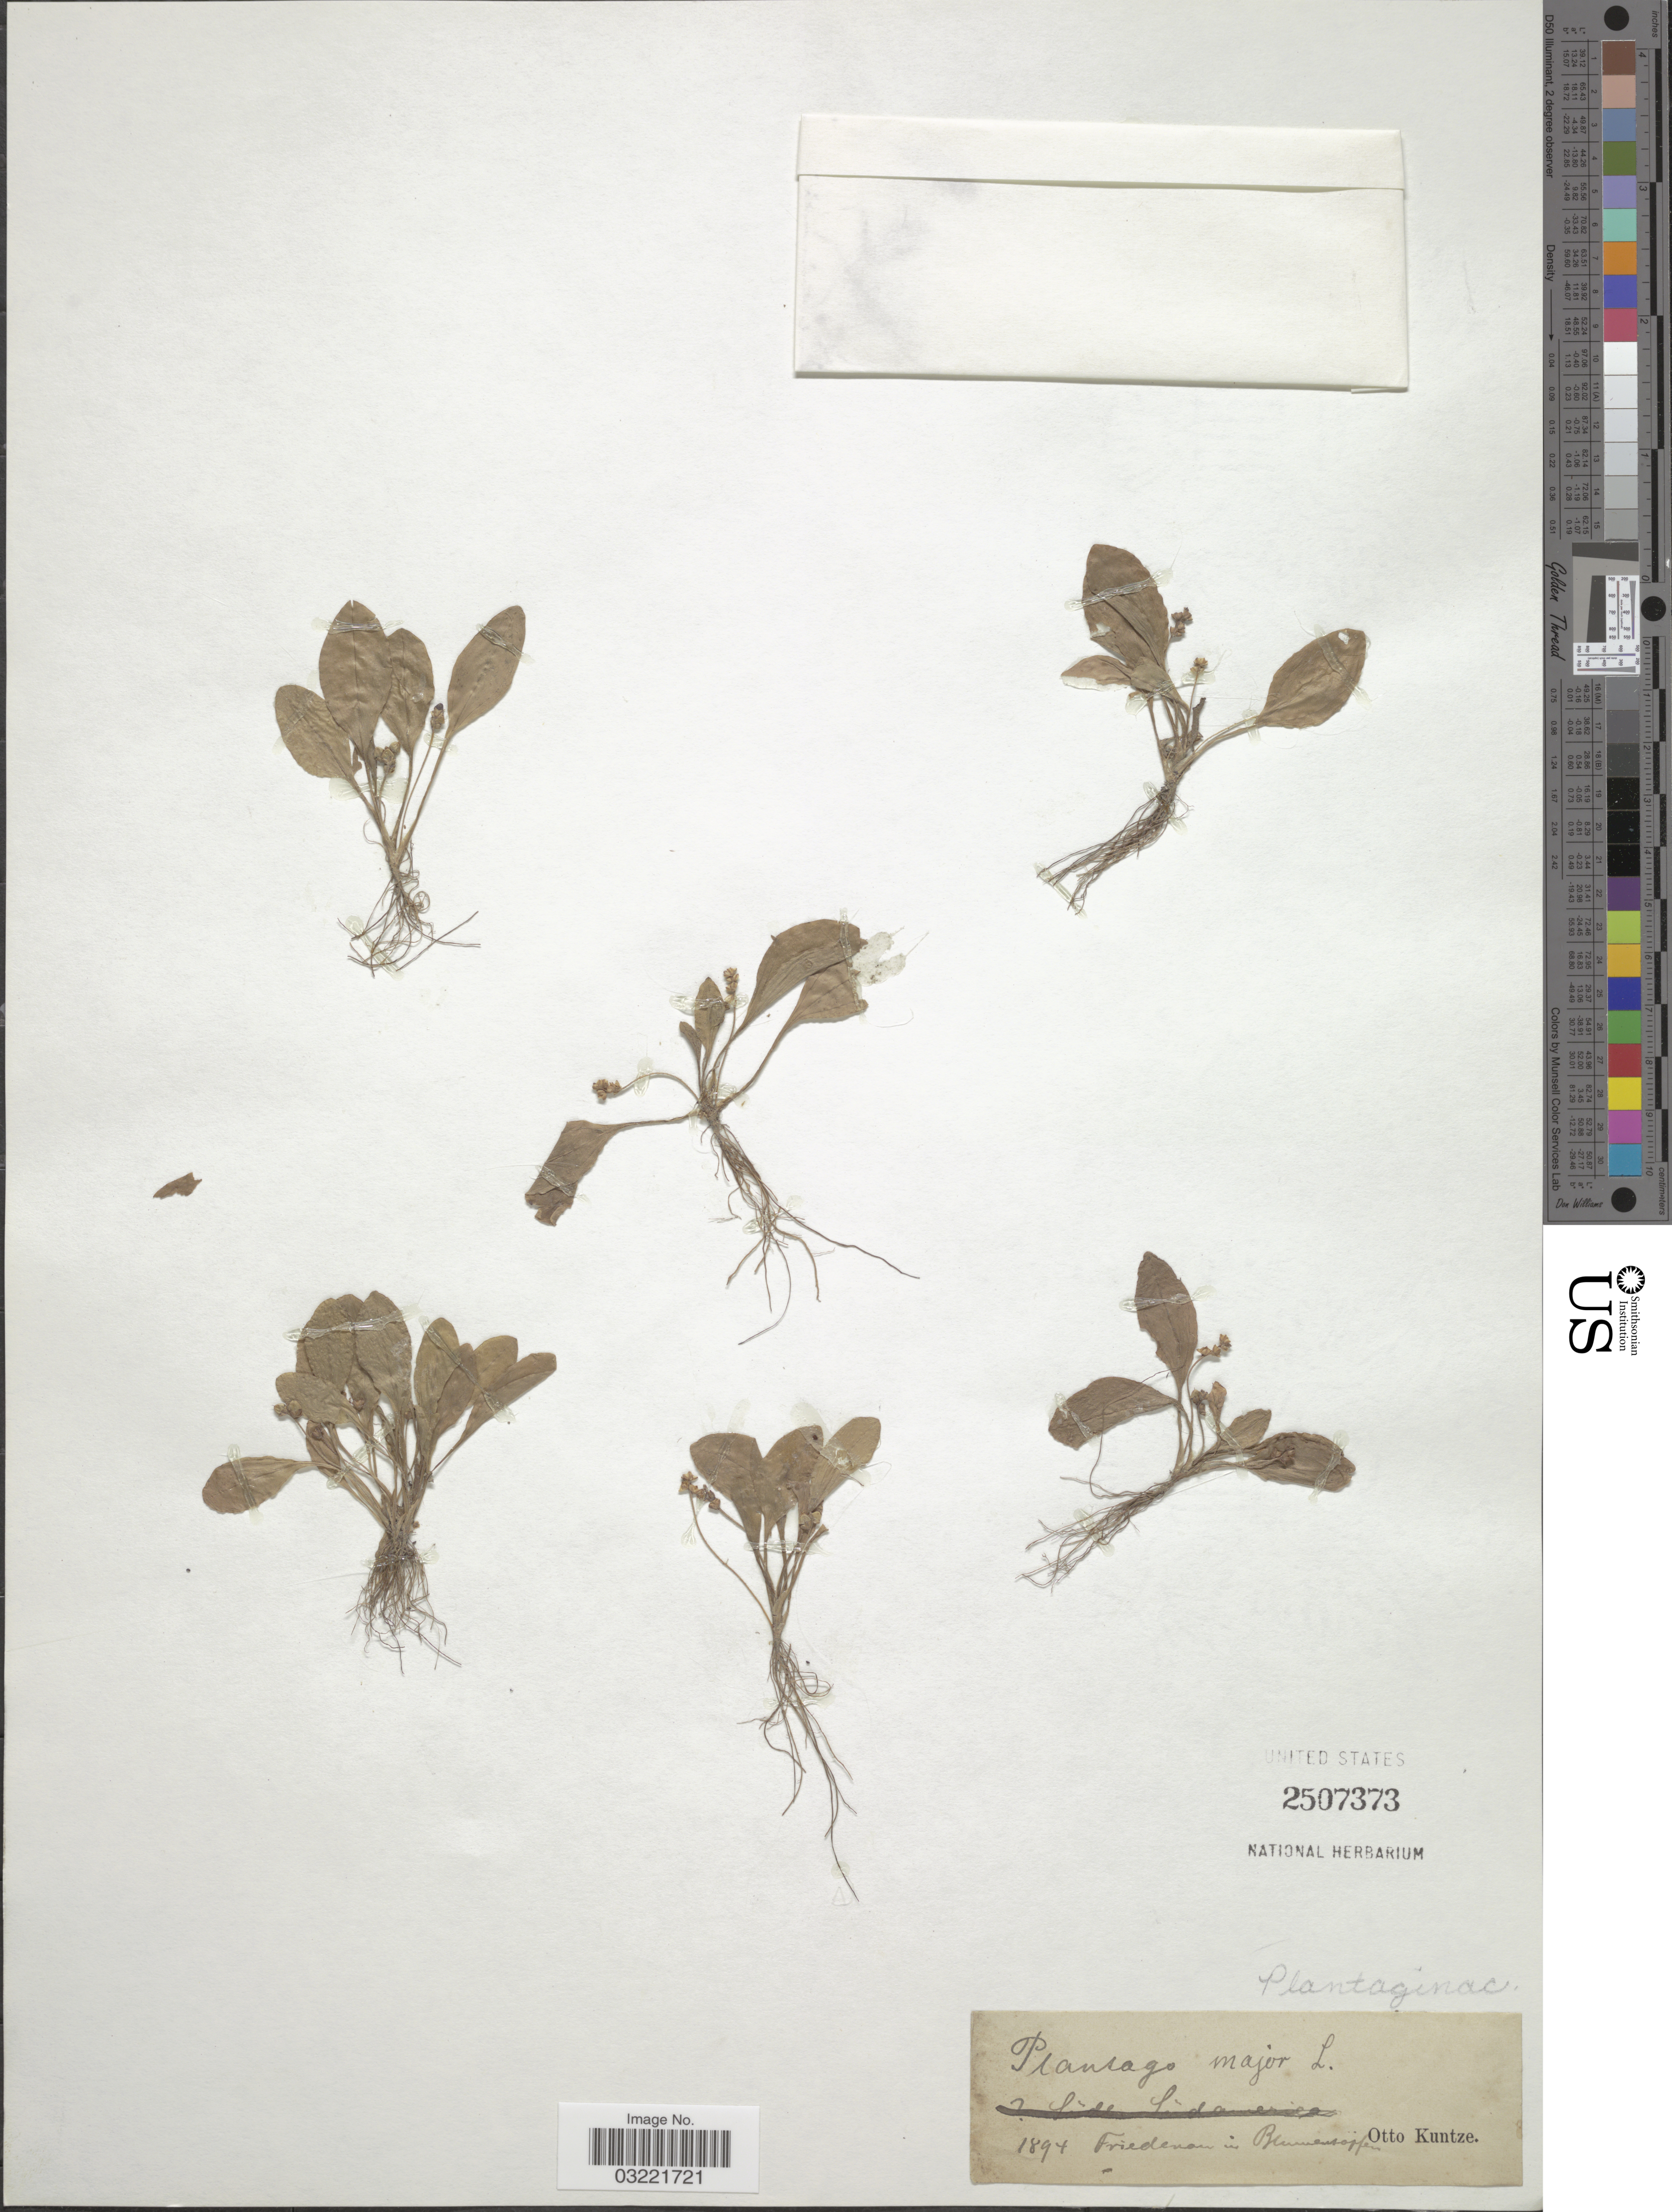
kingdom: Plantae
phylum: Tracheophyta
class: Magnoliopsida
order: Lamiales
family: Plantaginaceae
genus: Plantago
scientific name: Plantago major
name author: L.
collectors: C.E.O. Kuntze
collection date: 1894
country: Germany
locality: Friedenau in Blumensöpfen. [interpreted]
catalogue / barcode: US 2507373